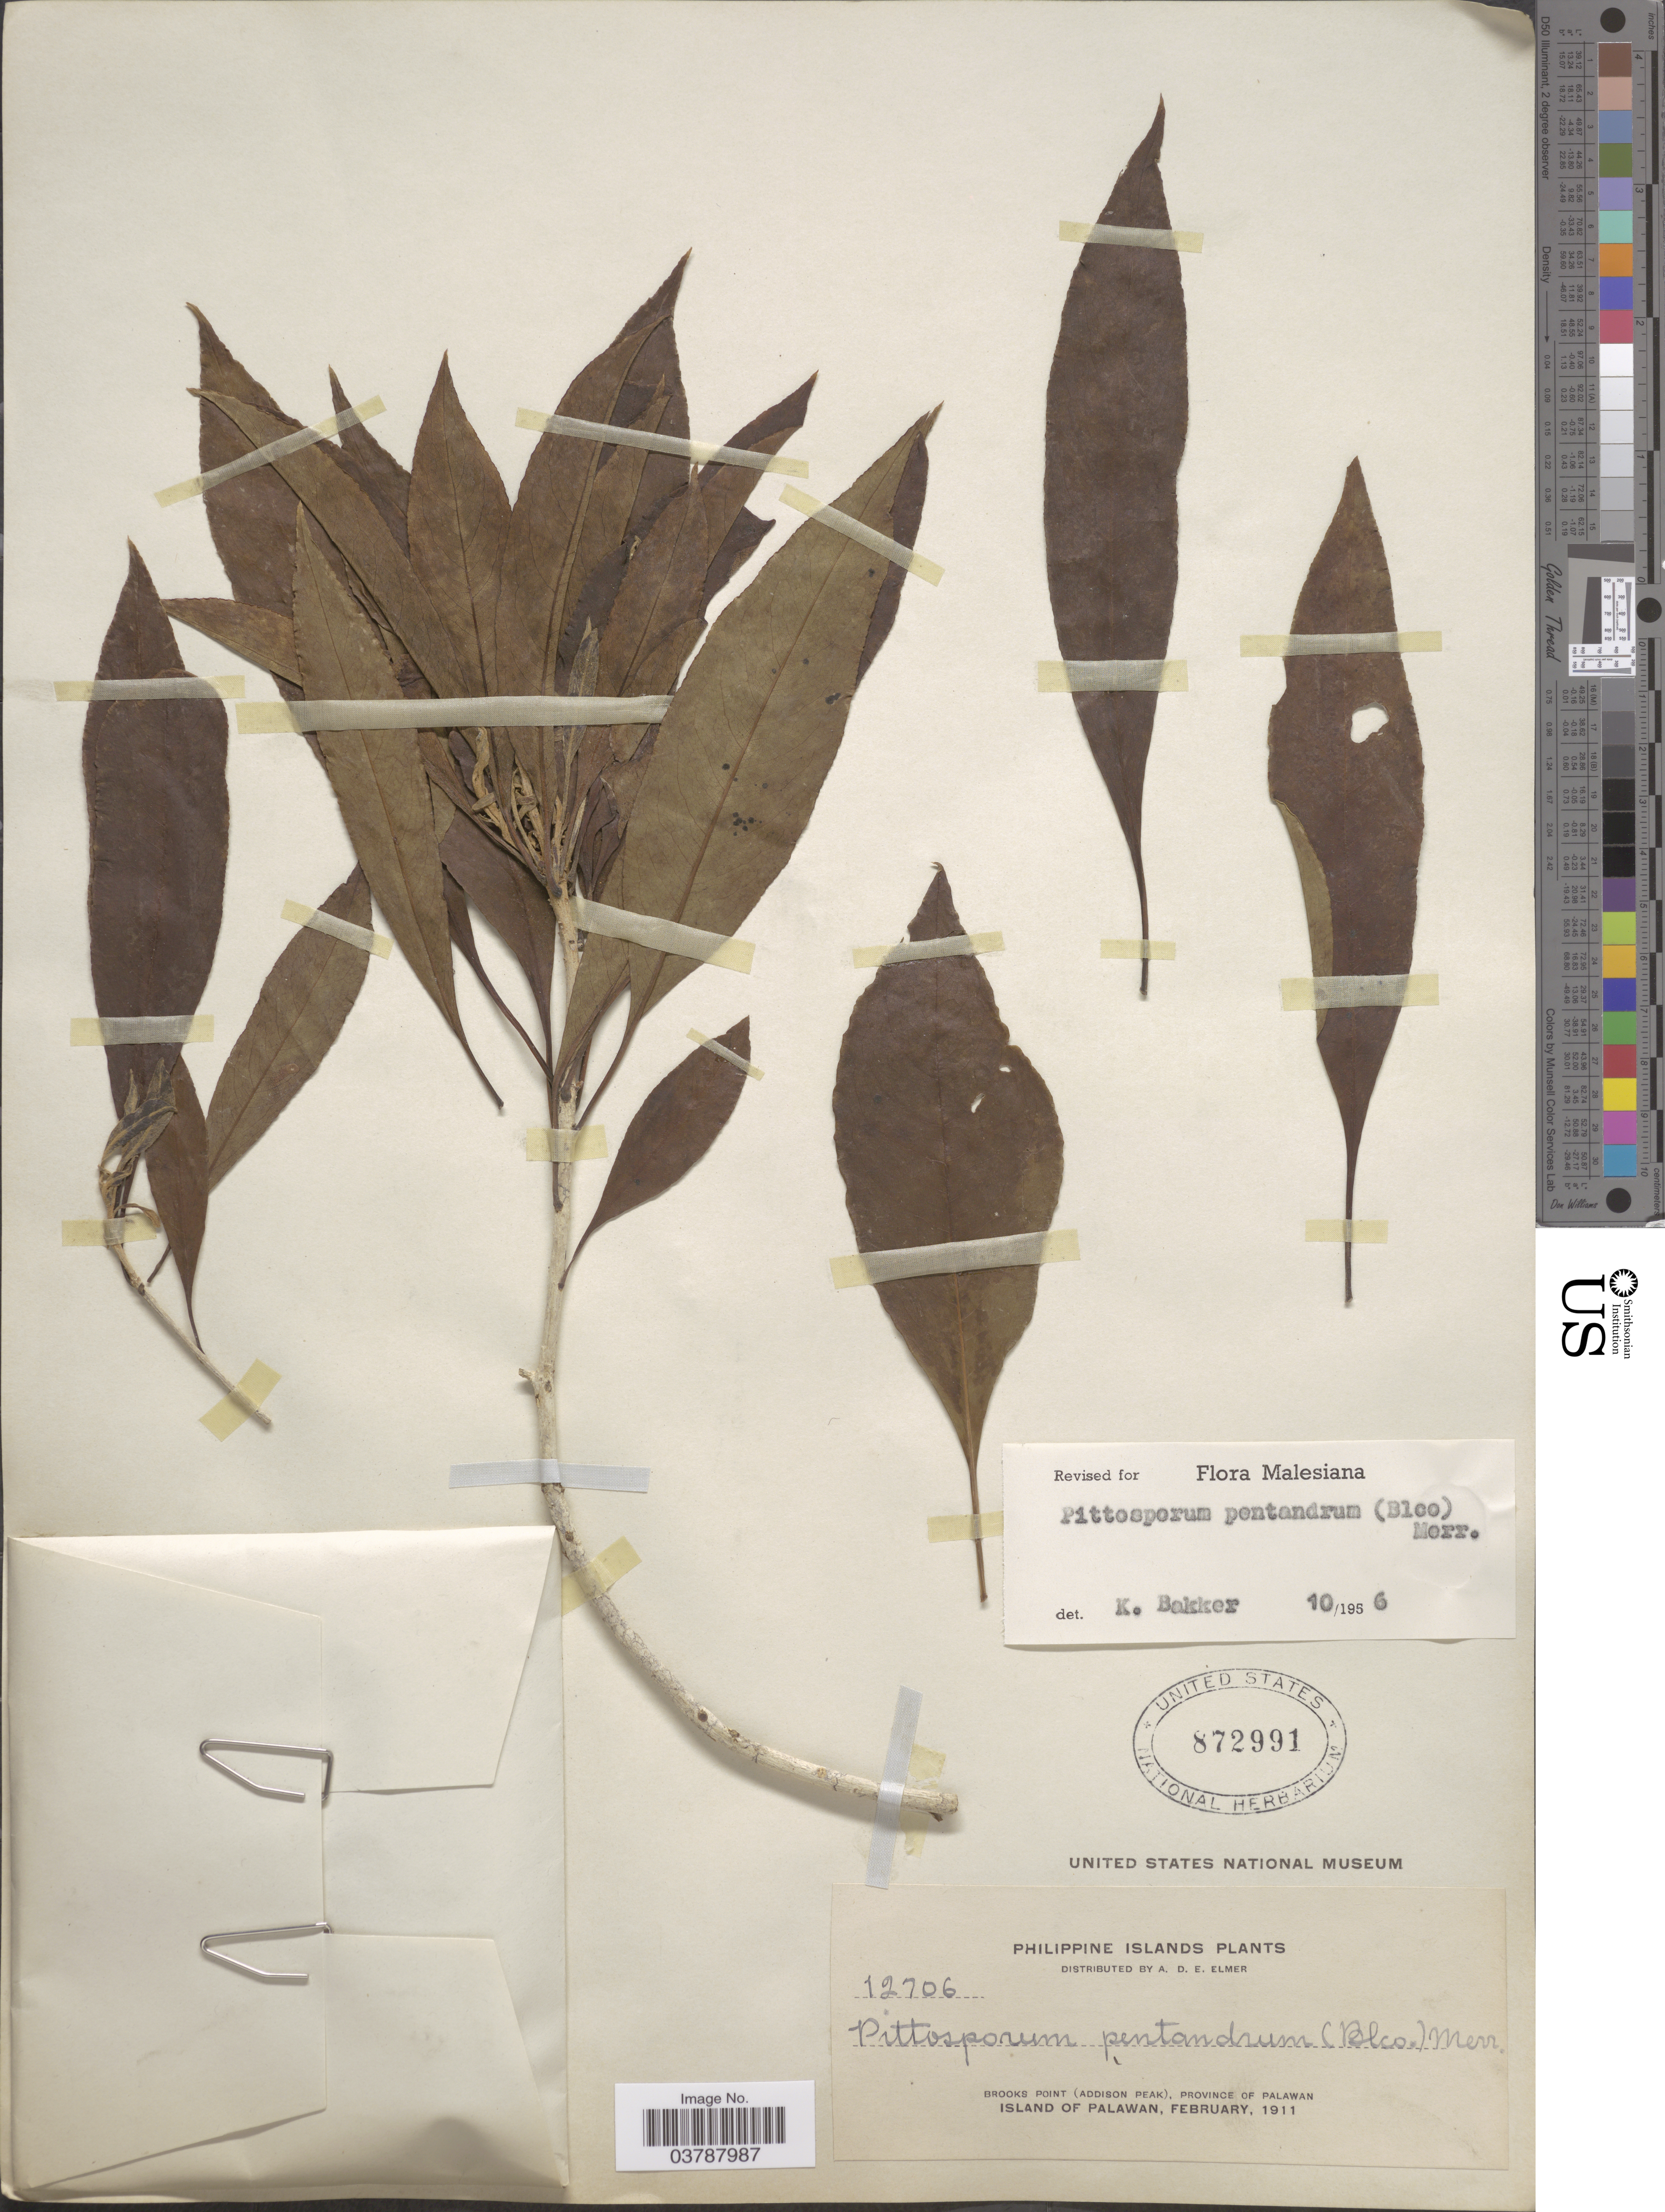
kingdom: Plantae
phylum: Tracheophyta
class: Magnoliopsida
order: Apiales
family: Pittosporaceae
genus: Pittosporum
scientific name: Pittosporum pentandrum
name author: (Blanco) Merr.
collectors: A. D. E. Elmer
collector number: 12706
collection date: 1911-02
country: Philippines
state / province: Mimaropa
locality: Brooks Point (Addison Peak), Island of Palawan.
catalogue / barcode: US 872991